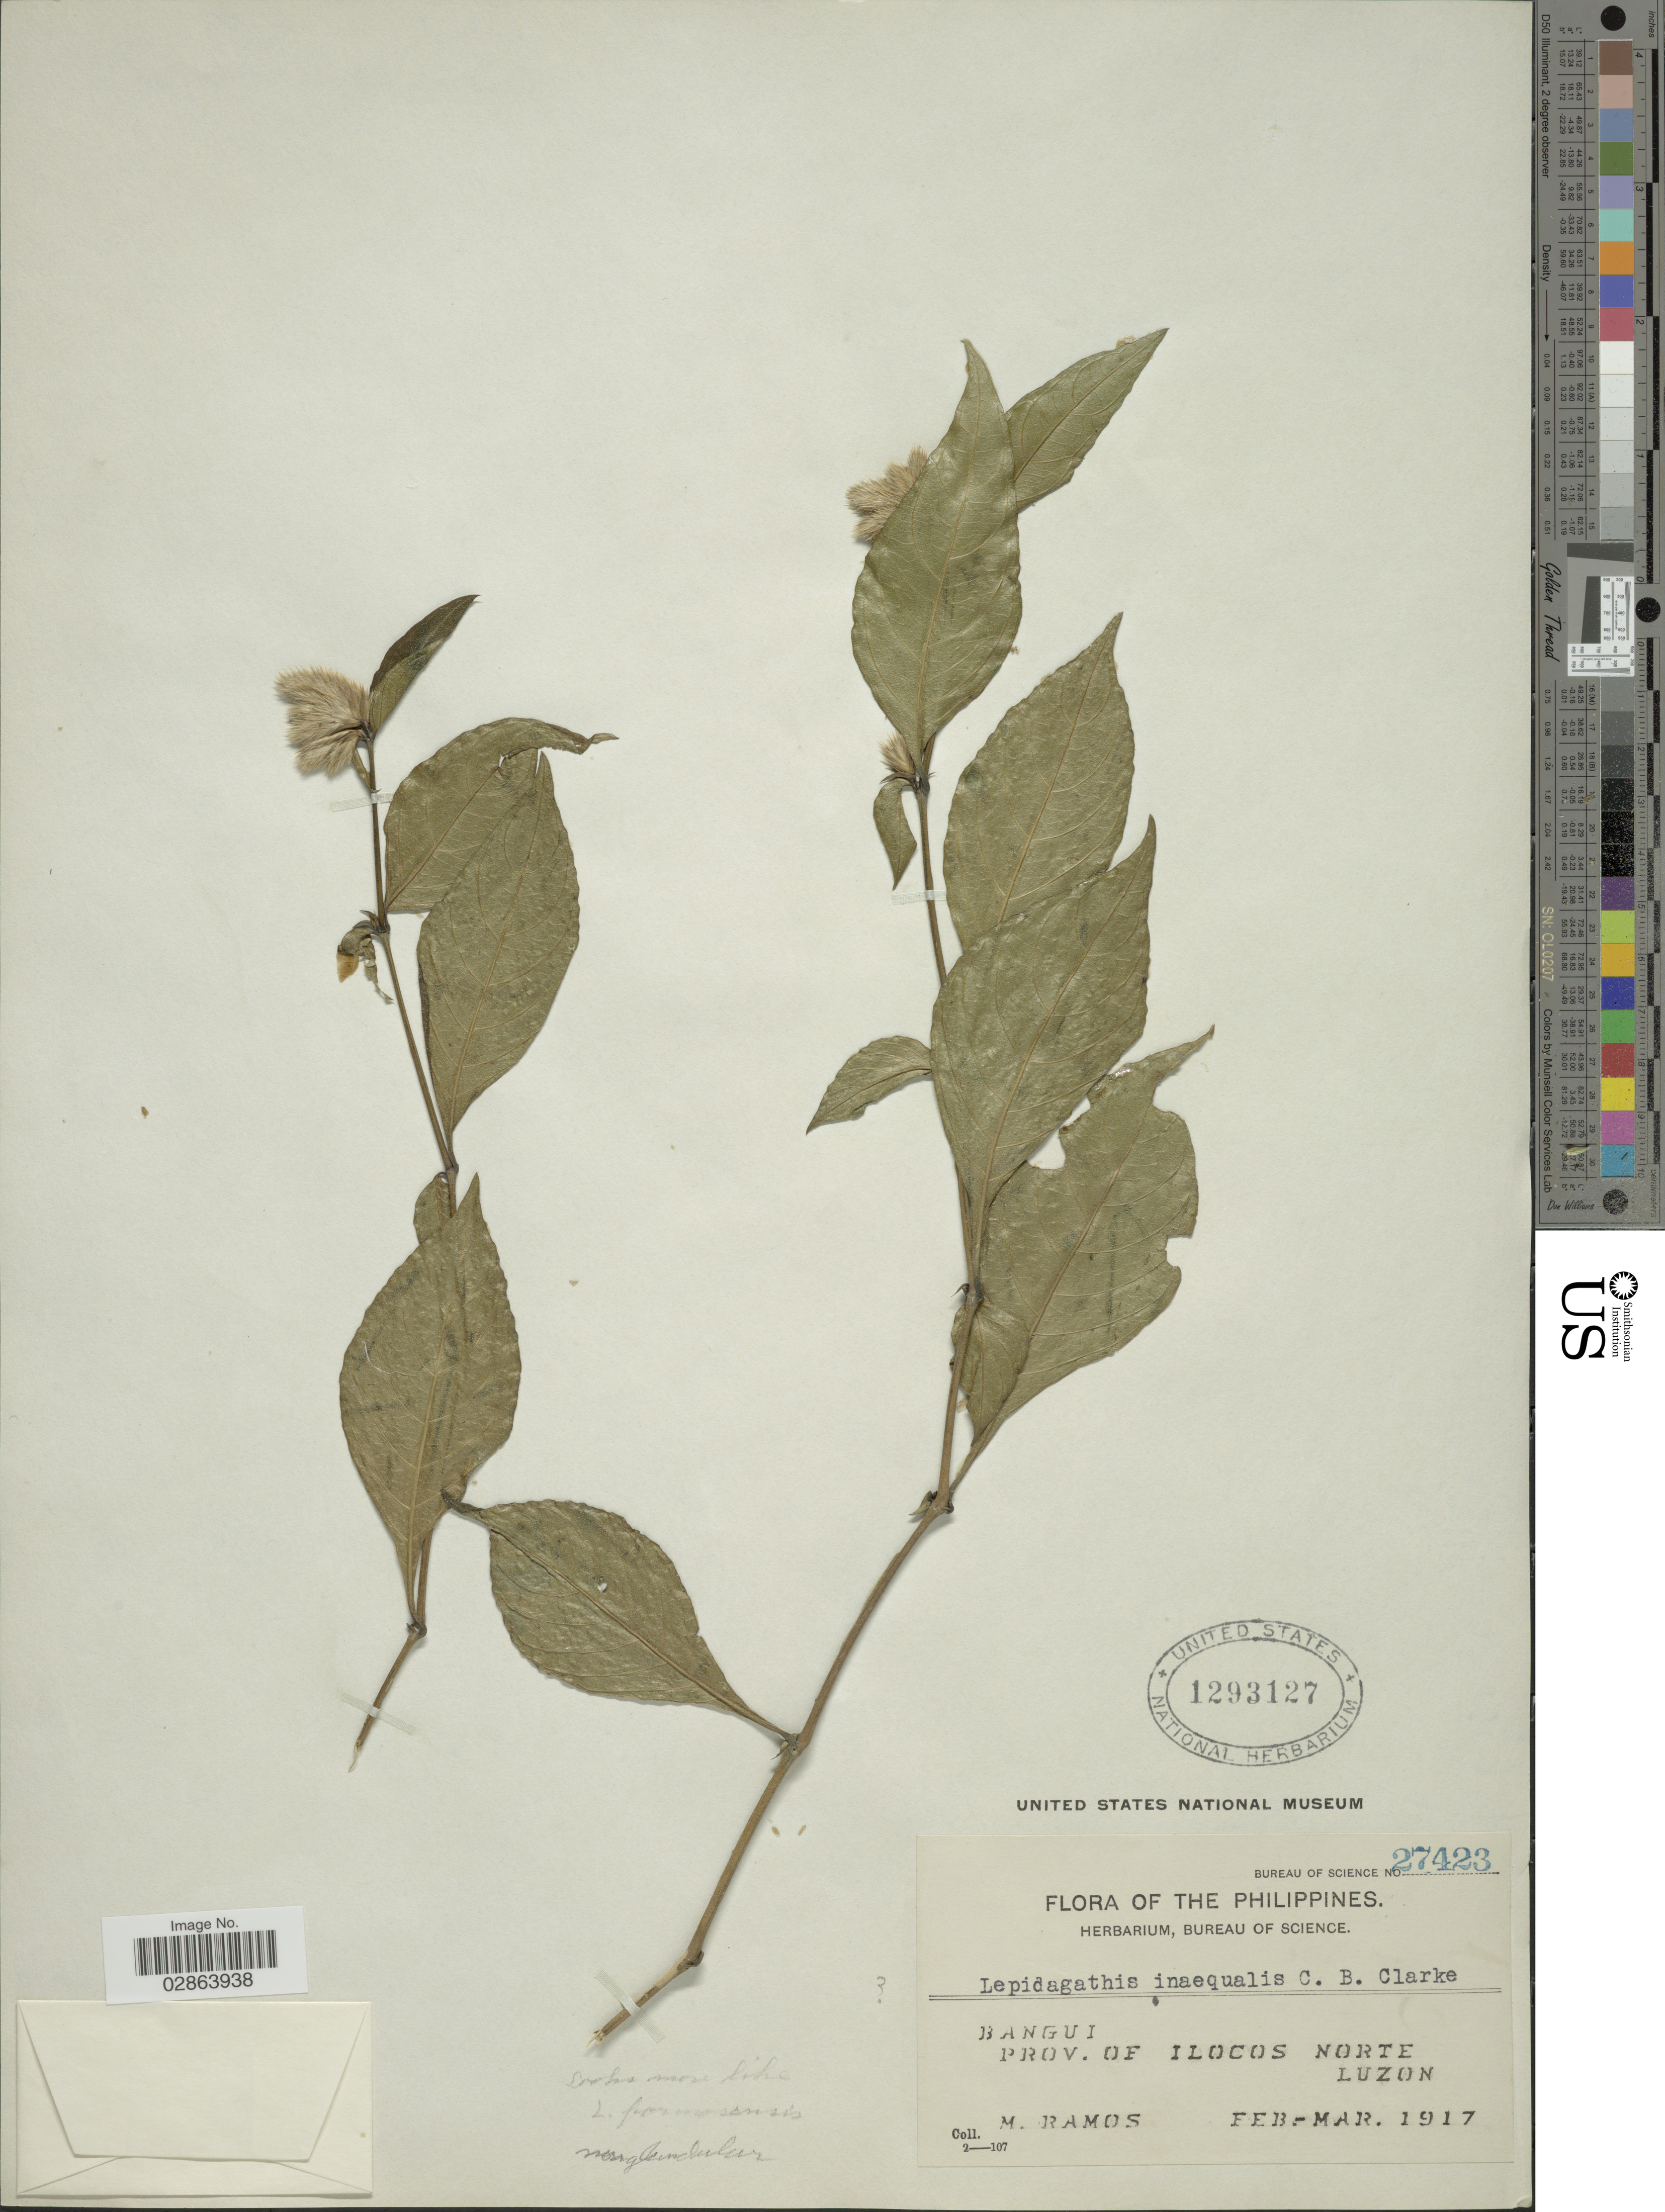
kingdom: Plantae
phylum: Tracheophyta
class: Magnoliopsida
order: Lamiales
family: Acanthaceae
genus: Lepidagathis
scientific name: Lepidagathis inaequalis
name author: C.B. Clarke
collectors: M. Ramos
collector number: Bureau of Science 27423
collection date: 1917-02/1917-03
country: Philippines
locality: Bangui, Prov. of Ilocos Norte, Luzon.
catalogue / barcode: US 1293127